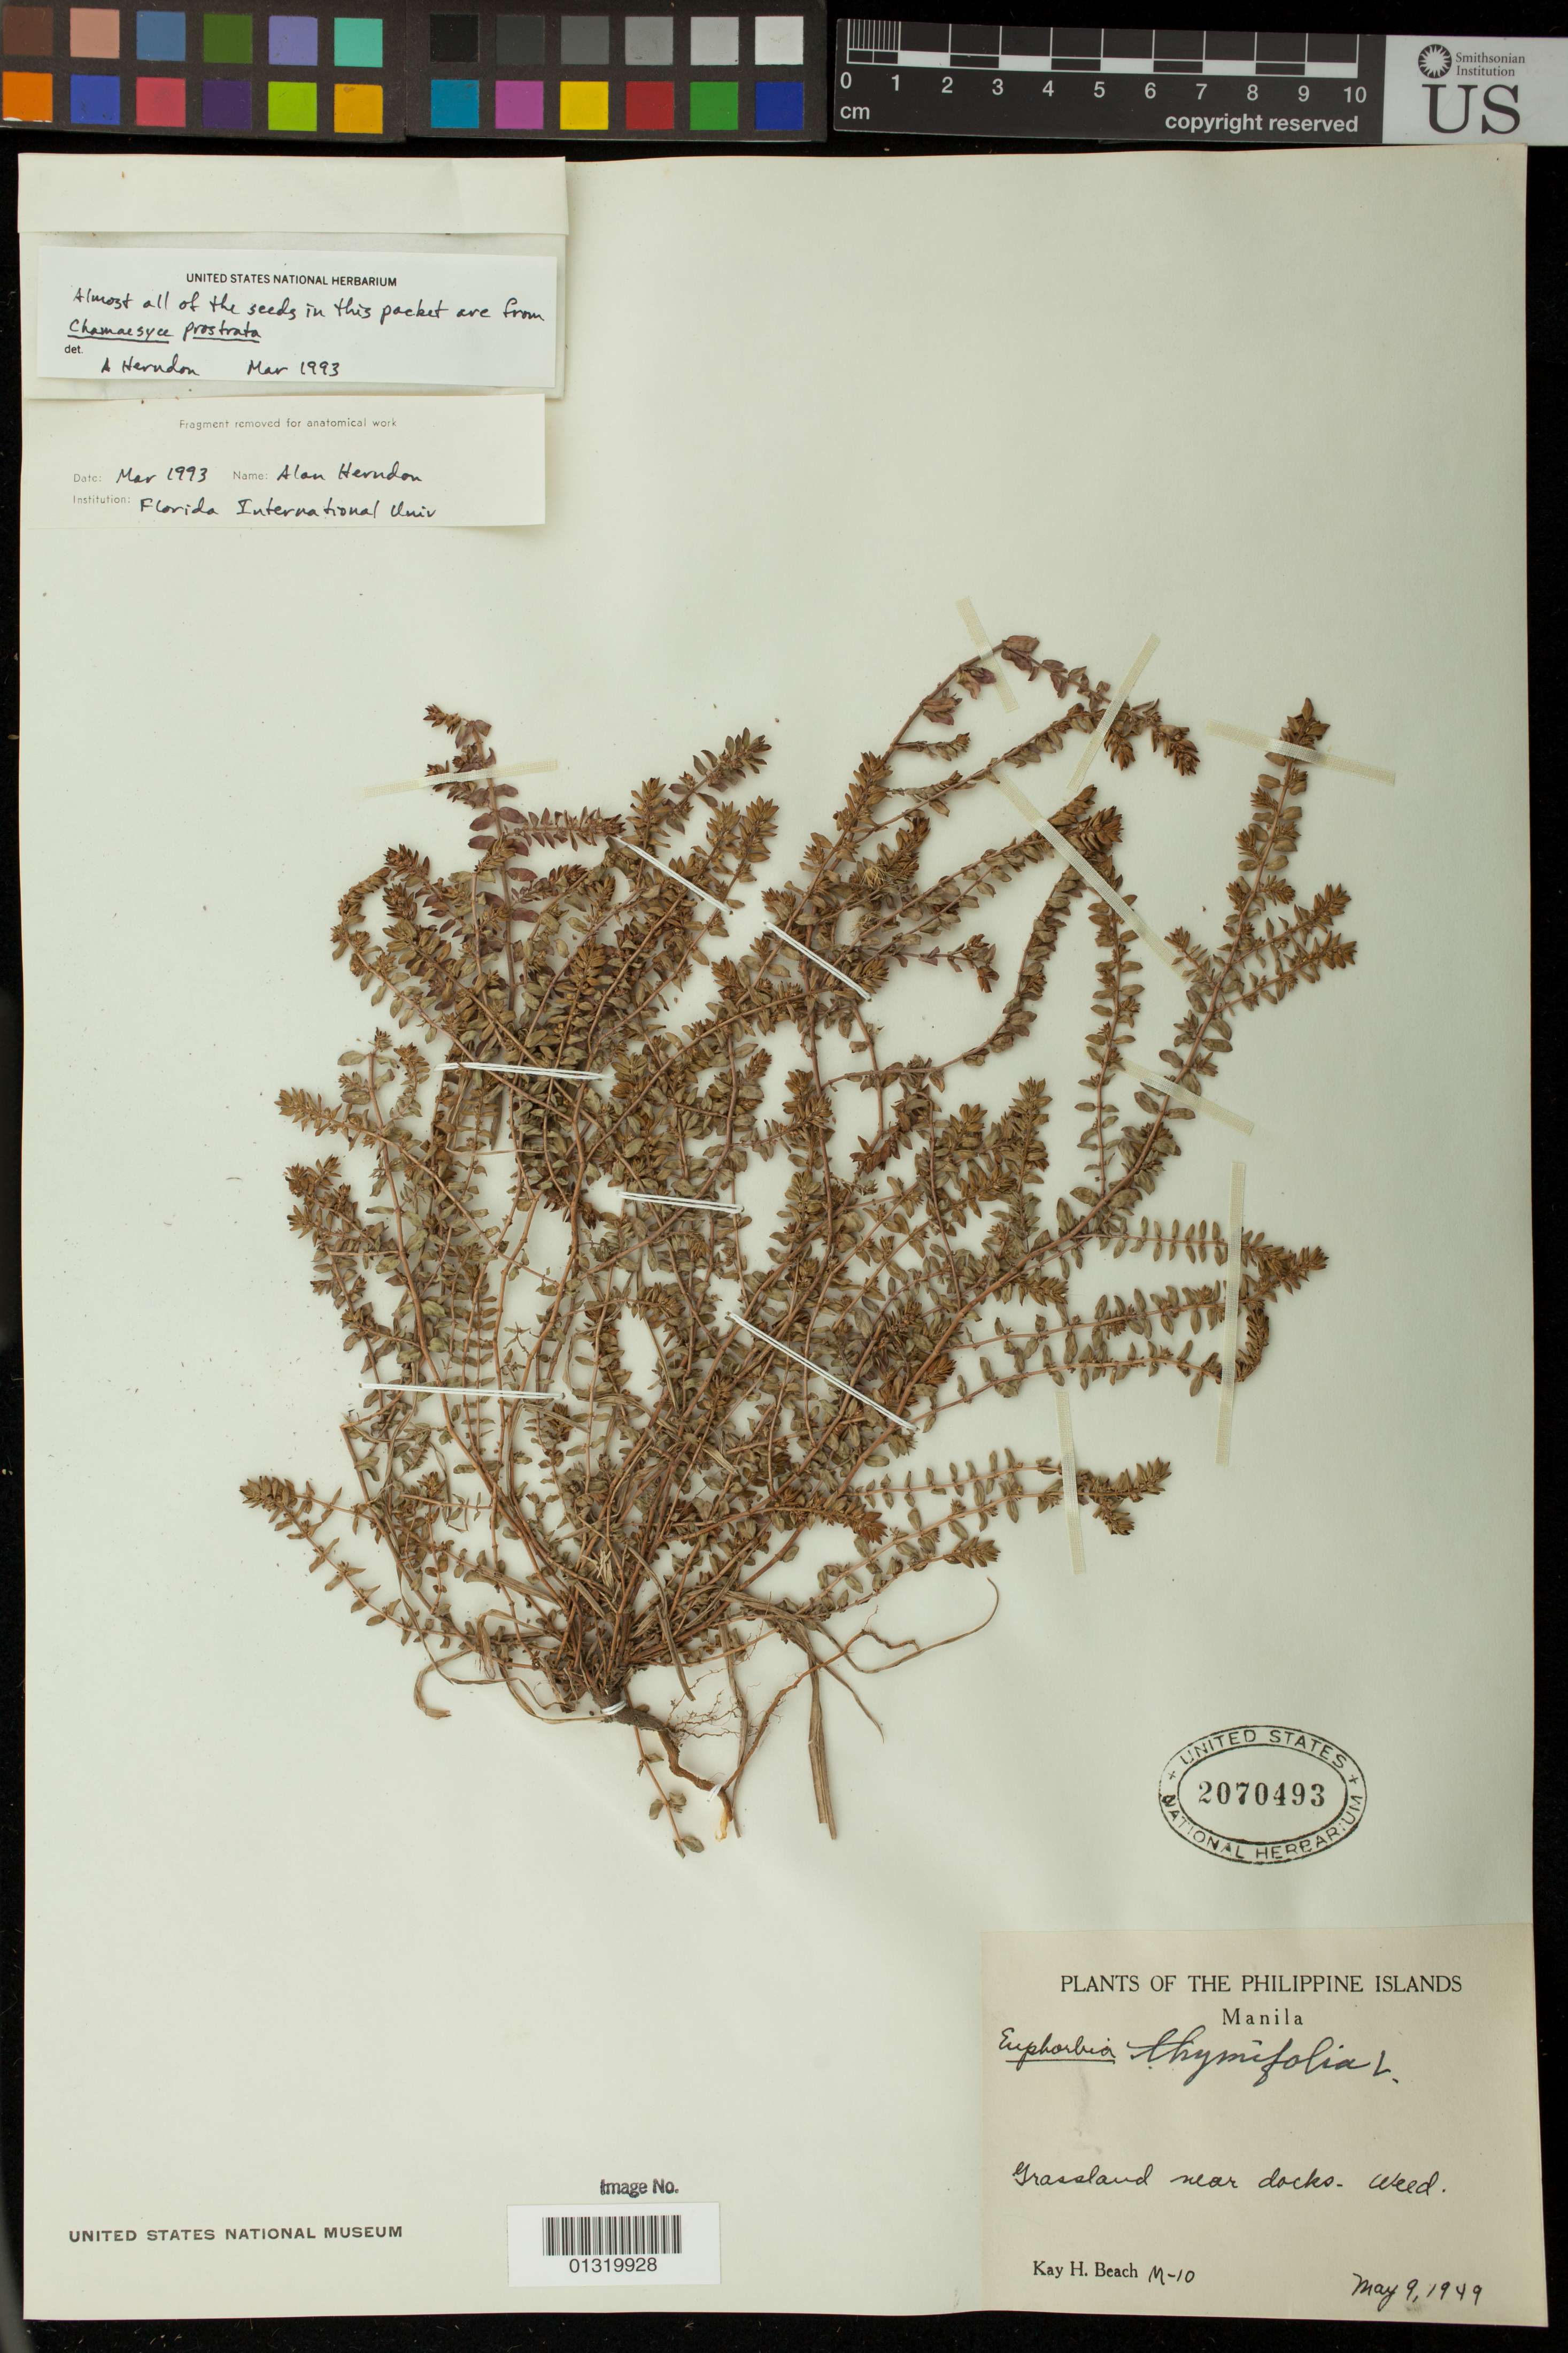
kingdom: Plantae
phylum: Tracheophyta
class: Magnoliopsida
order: Malpighiales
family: Euphorbiaceae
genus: Euphorbia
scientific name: Euphorbia thymifolia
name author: L.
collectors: K. H. Beach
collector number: M-10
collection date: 1949-05-09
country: Philippines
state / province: National Capital Region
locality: Manila; near docks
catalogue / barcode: US 2070493